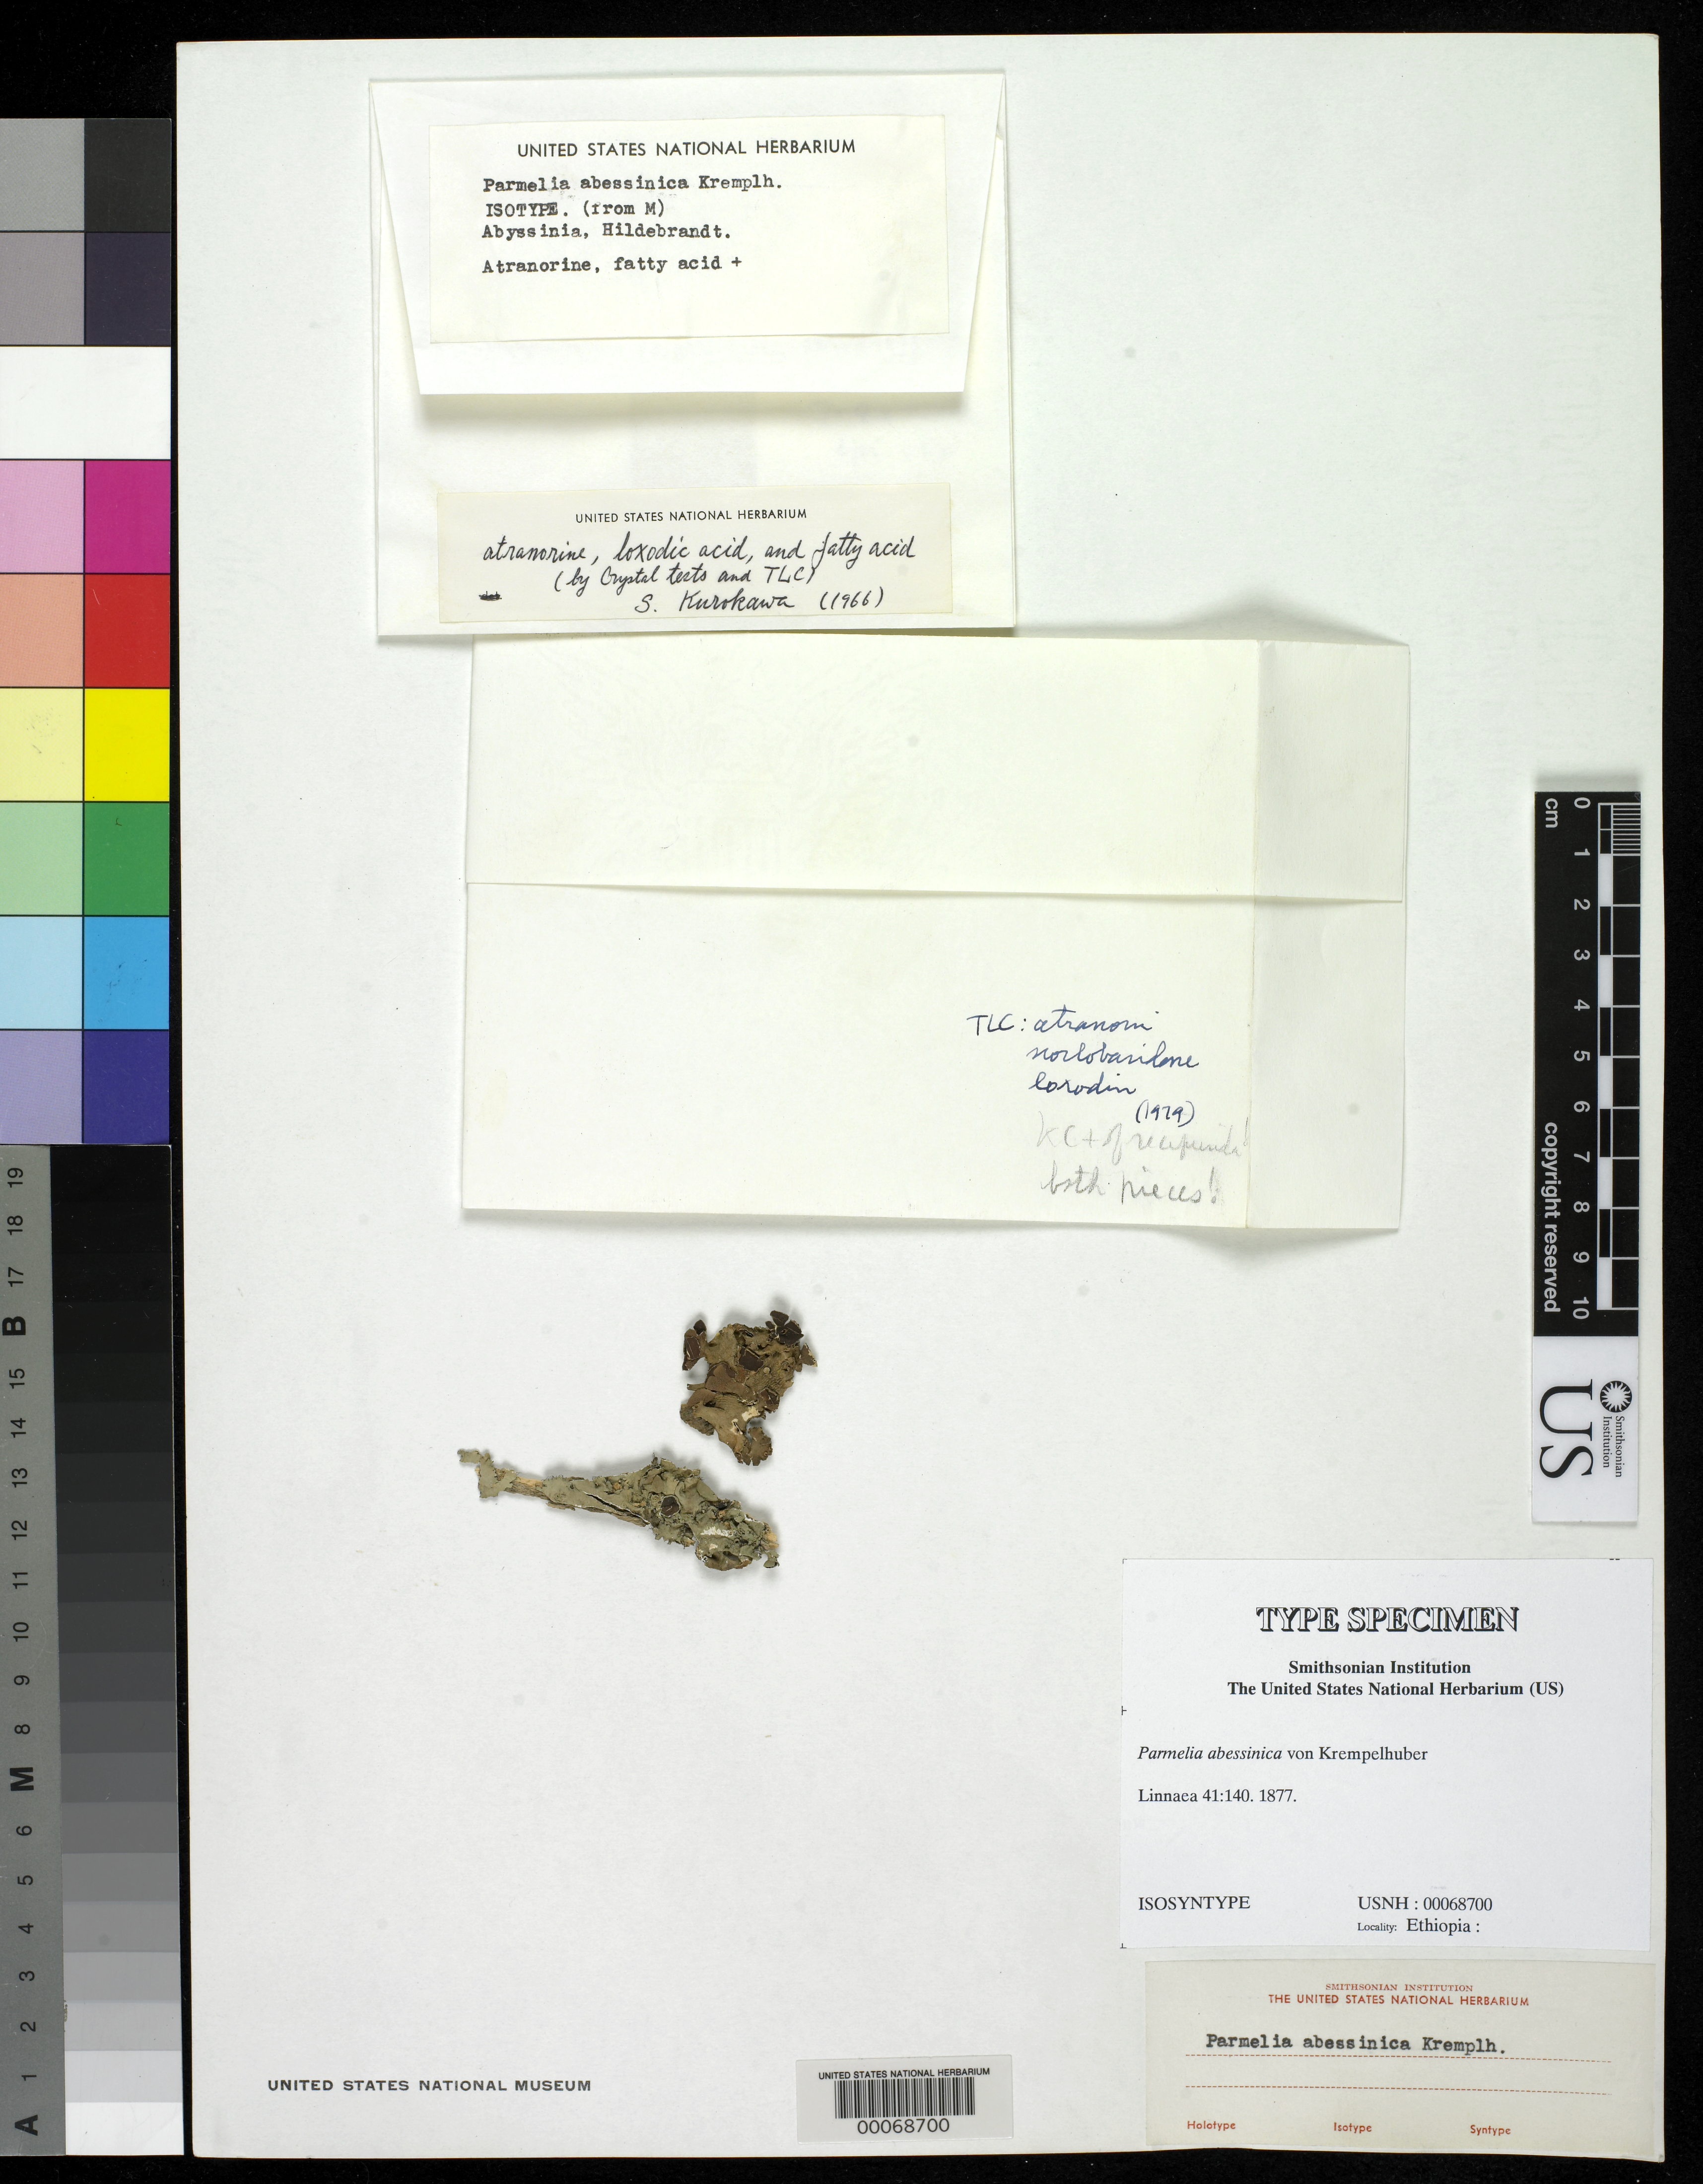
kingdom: Fungi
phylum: Ascomycota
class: Lecanoromycetes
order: Lecanorales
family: Parmeliaceae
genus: Parmelia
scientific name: Parmelia abessinica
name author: Nyl. ex Kremp.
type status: Isosyntype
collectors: J. Hildebrandt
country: Ethiopia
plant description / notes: Original spelling is "abessinica" but in error, correctable to "abyssinica"? (as annotated by Nylander on original specimens)